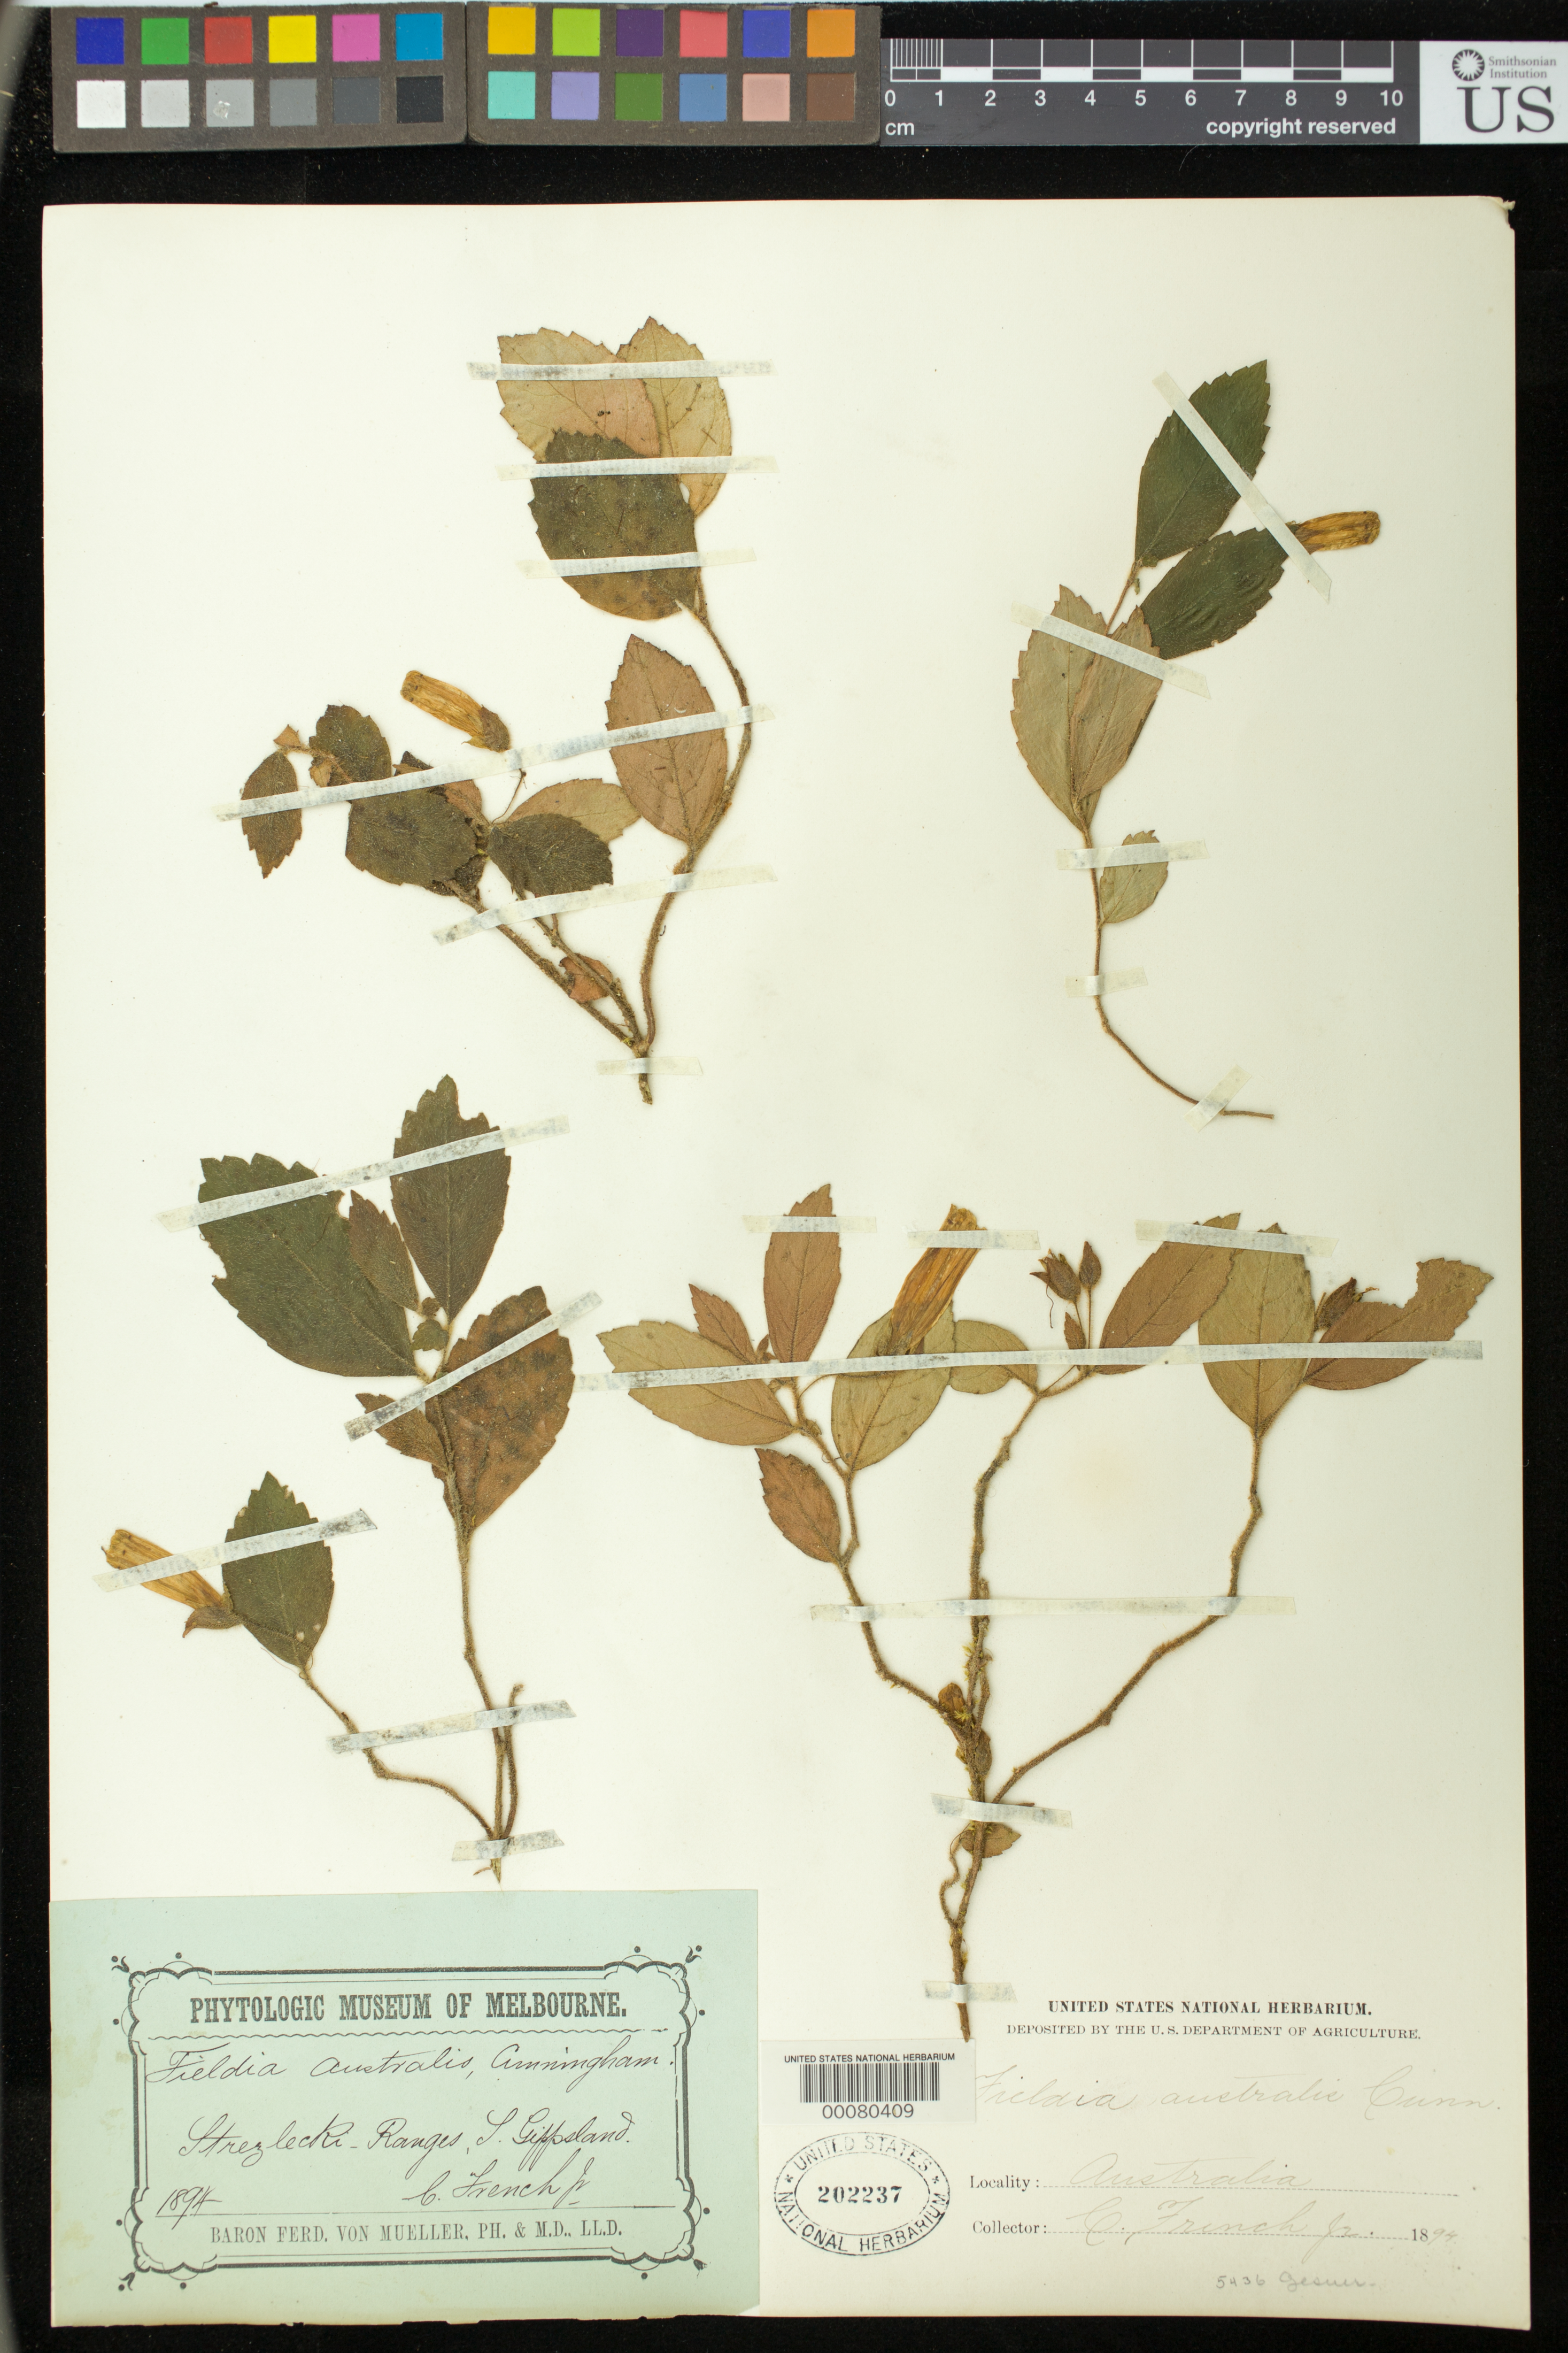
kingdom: Plantae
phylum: Tracheophyta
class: Magnoliopsida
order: Lamiales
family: Gesneriaceae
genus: Fieldia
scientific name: Fieldia australis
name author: A. Cunn.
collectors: C. French Jr.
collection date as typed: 1894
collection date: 1894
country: Australia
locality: Strezlecki ranges, l. gippsland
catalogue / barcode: US 202237